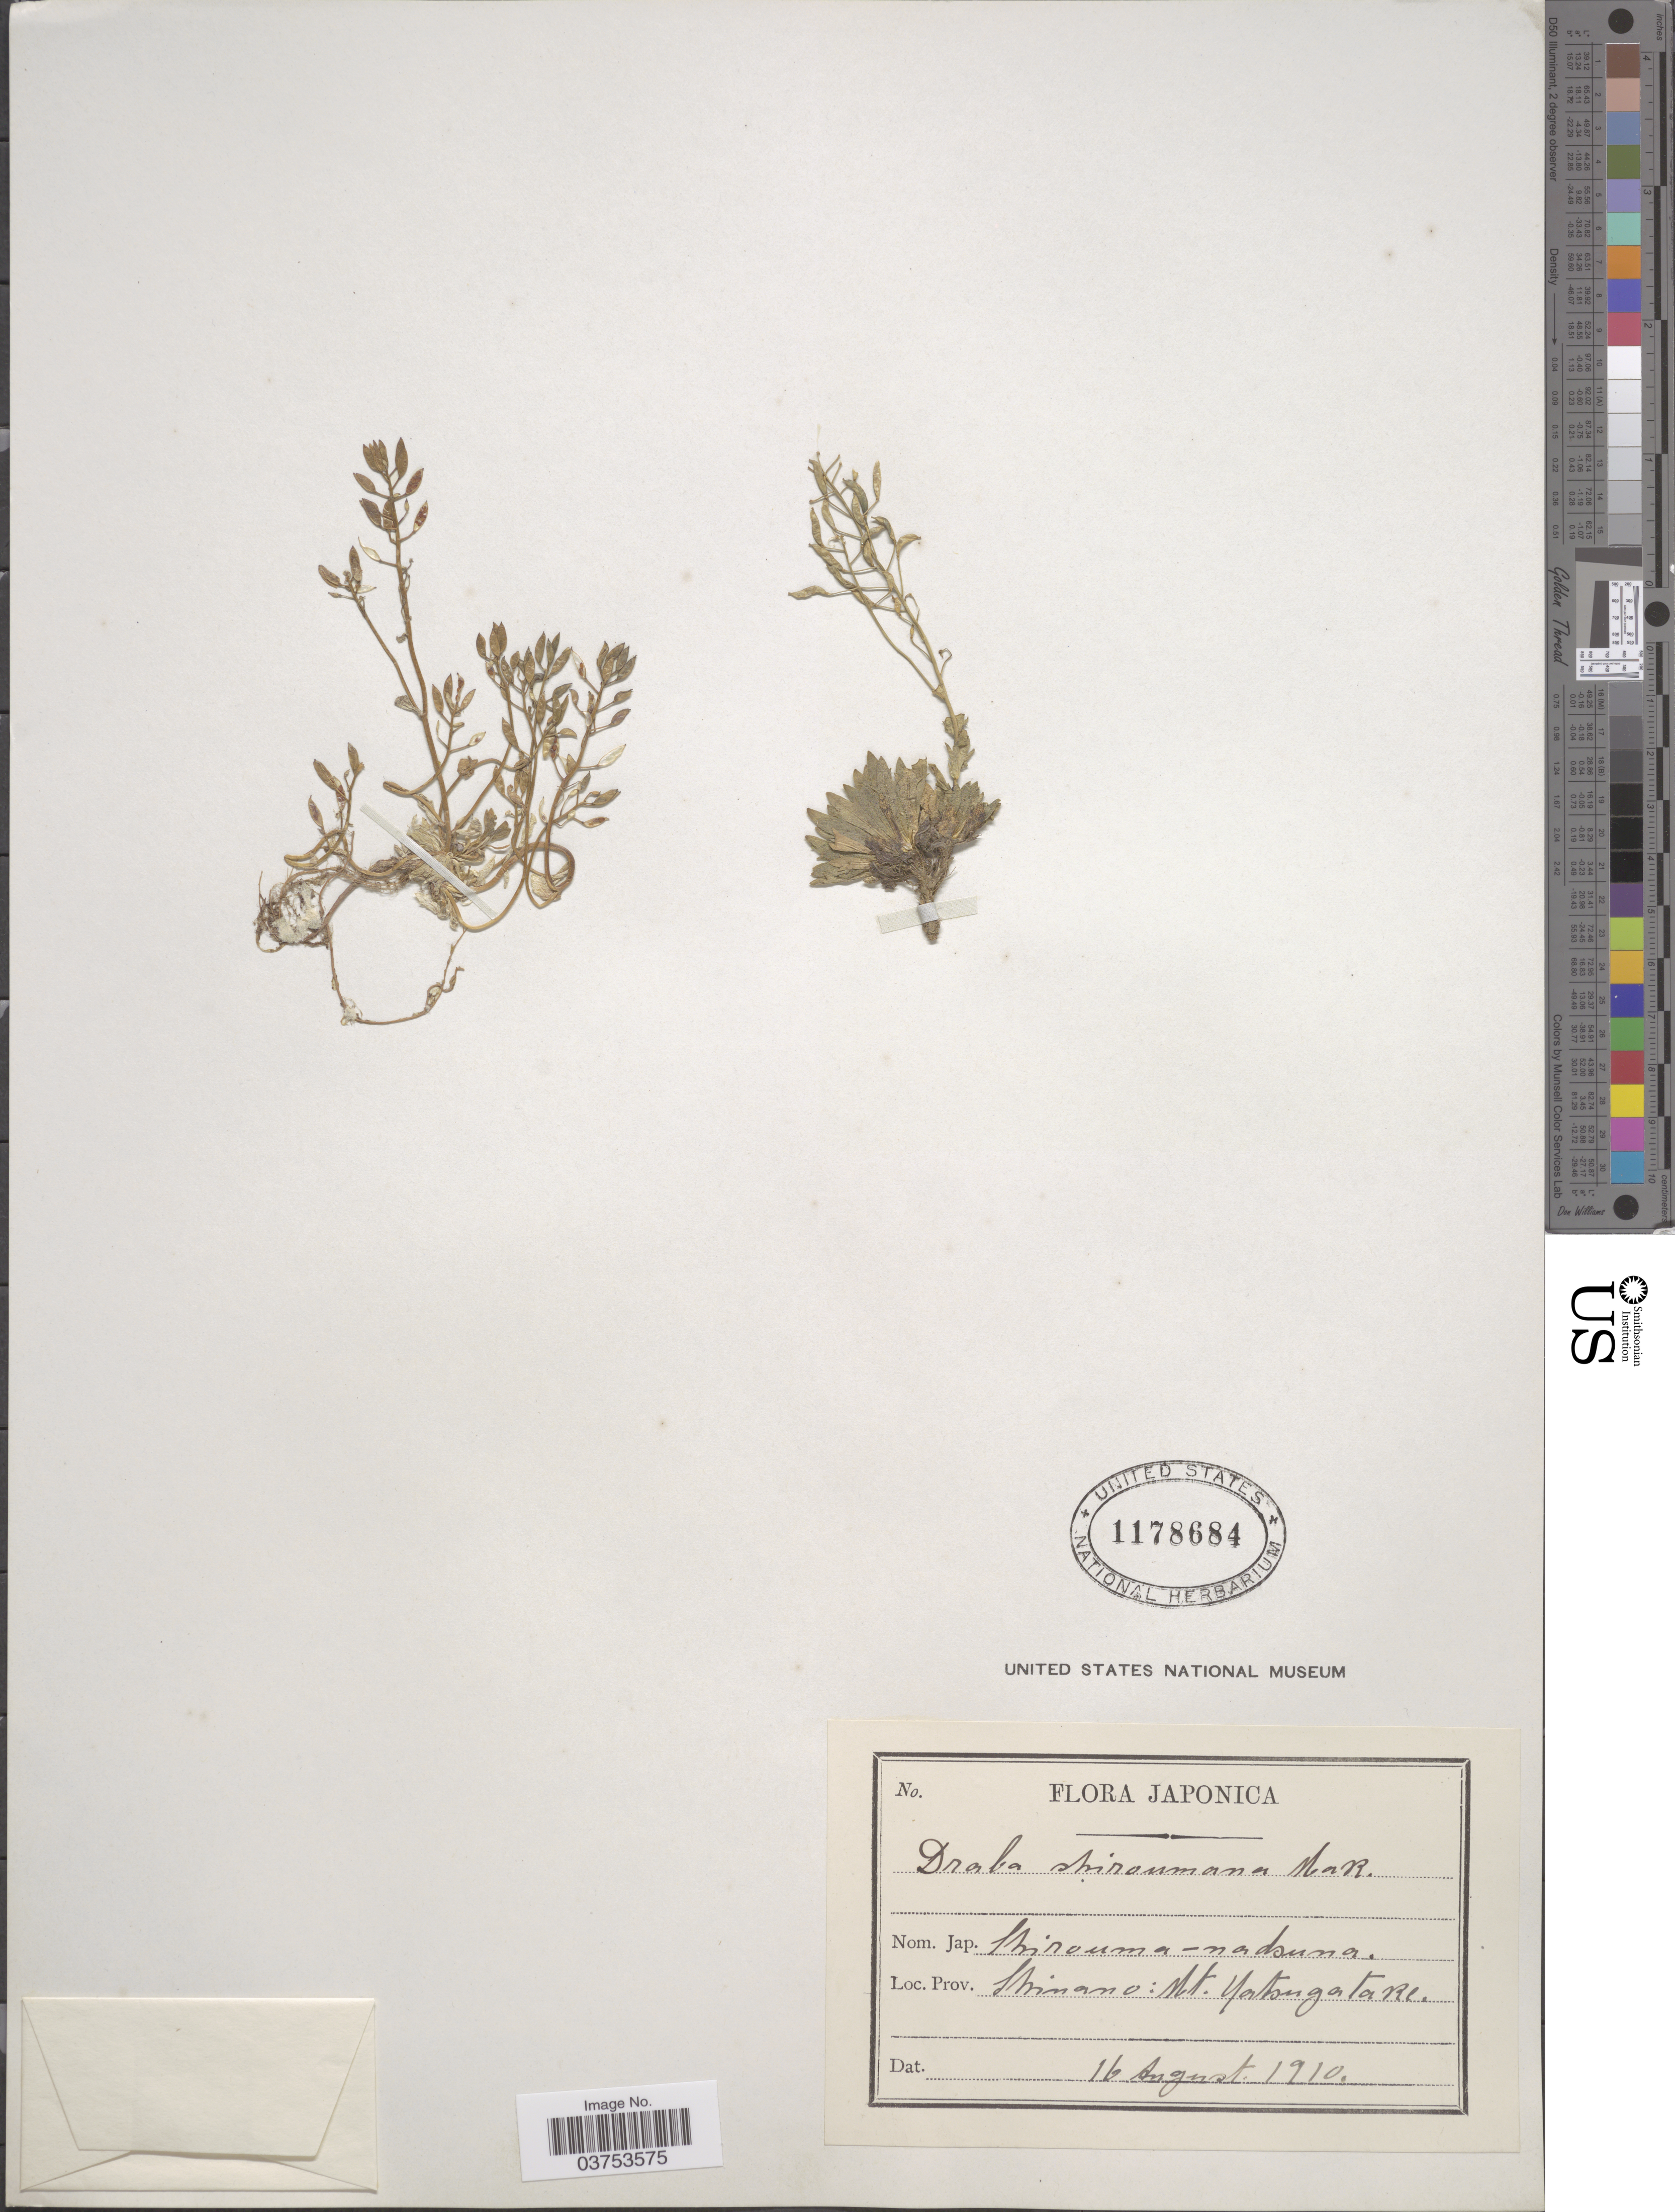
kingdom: Plantae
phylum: Tracheophyta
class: Magnoliopsida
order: Brassicales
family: Brassicaceae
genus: Draba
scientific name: Draba shiroumana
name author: Makino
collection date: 1910-08-16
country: Japan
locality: Shinano: Mt. Yatsugatake.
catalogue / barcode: US 1178684